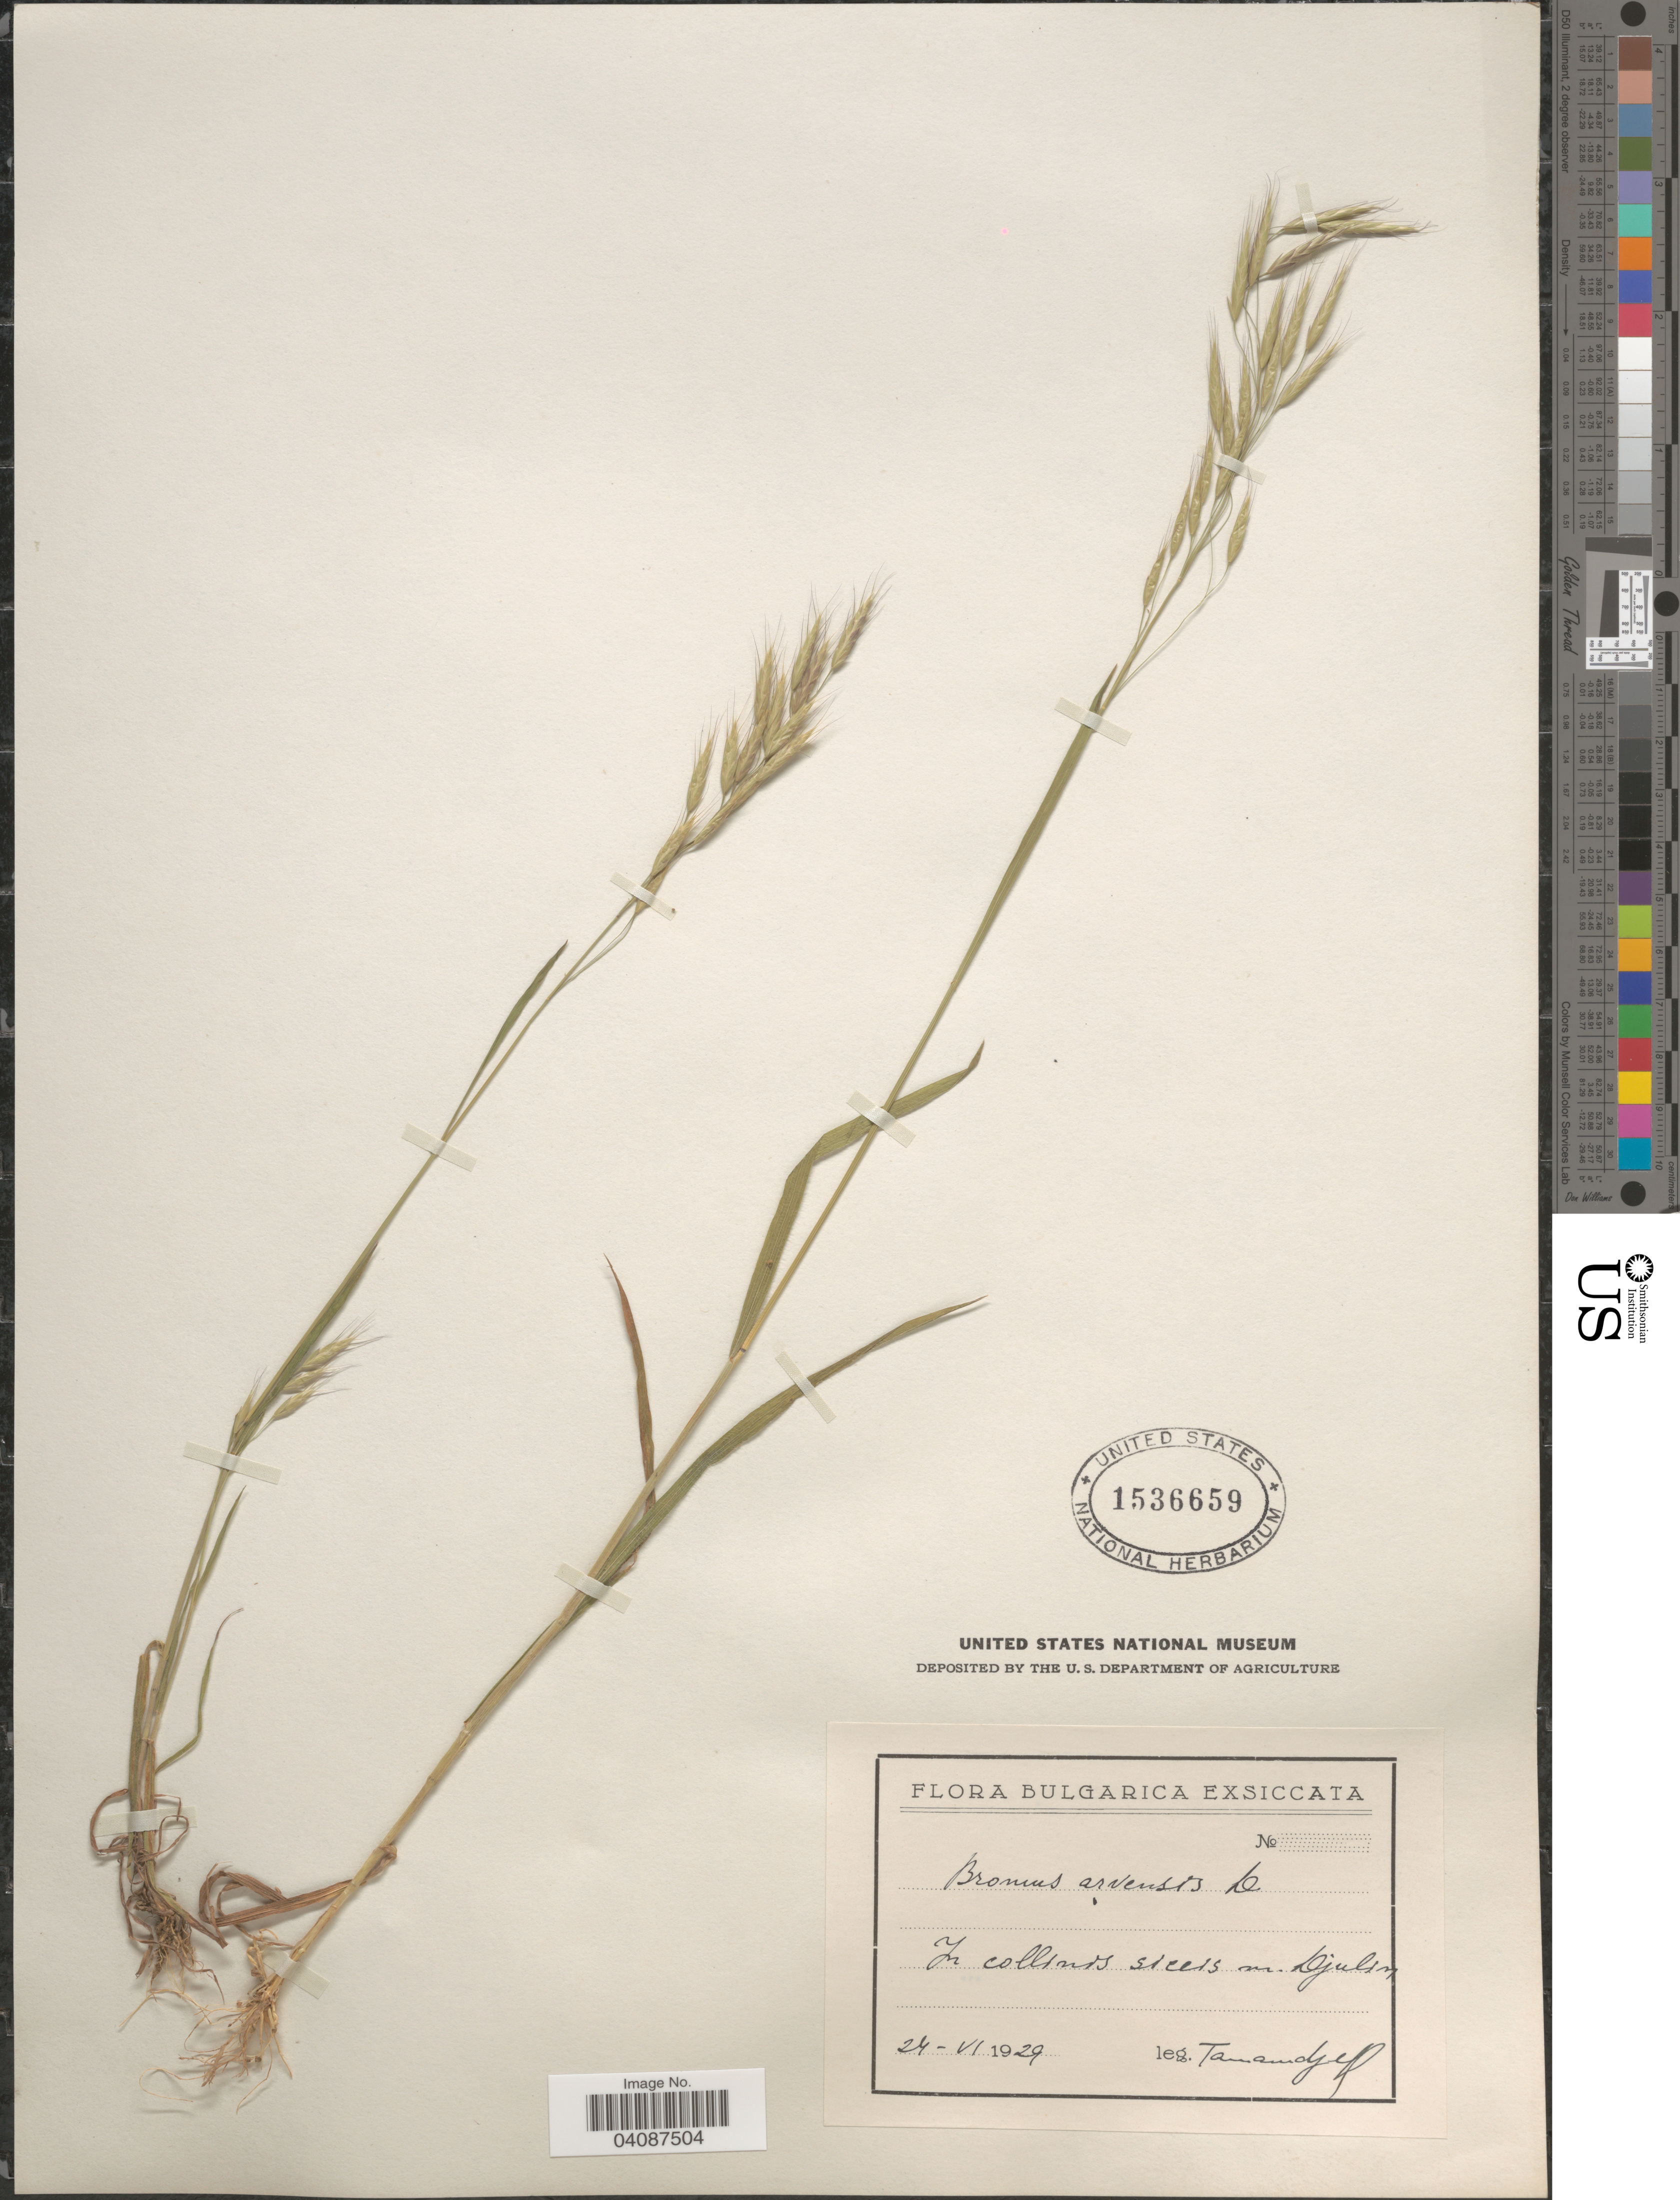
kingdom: Plantae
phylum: Tracheophyta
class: Liliopsida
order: Poales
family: Poaceae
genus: Bromus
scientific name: Bromus arvensis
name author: L.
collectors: -. Tamandjeff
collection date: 1929-06-24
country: Bulgaria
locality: In collinis siccis m. Sjulin. [interpreted]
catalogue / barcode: US 1536659